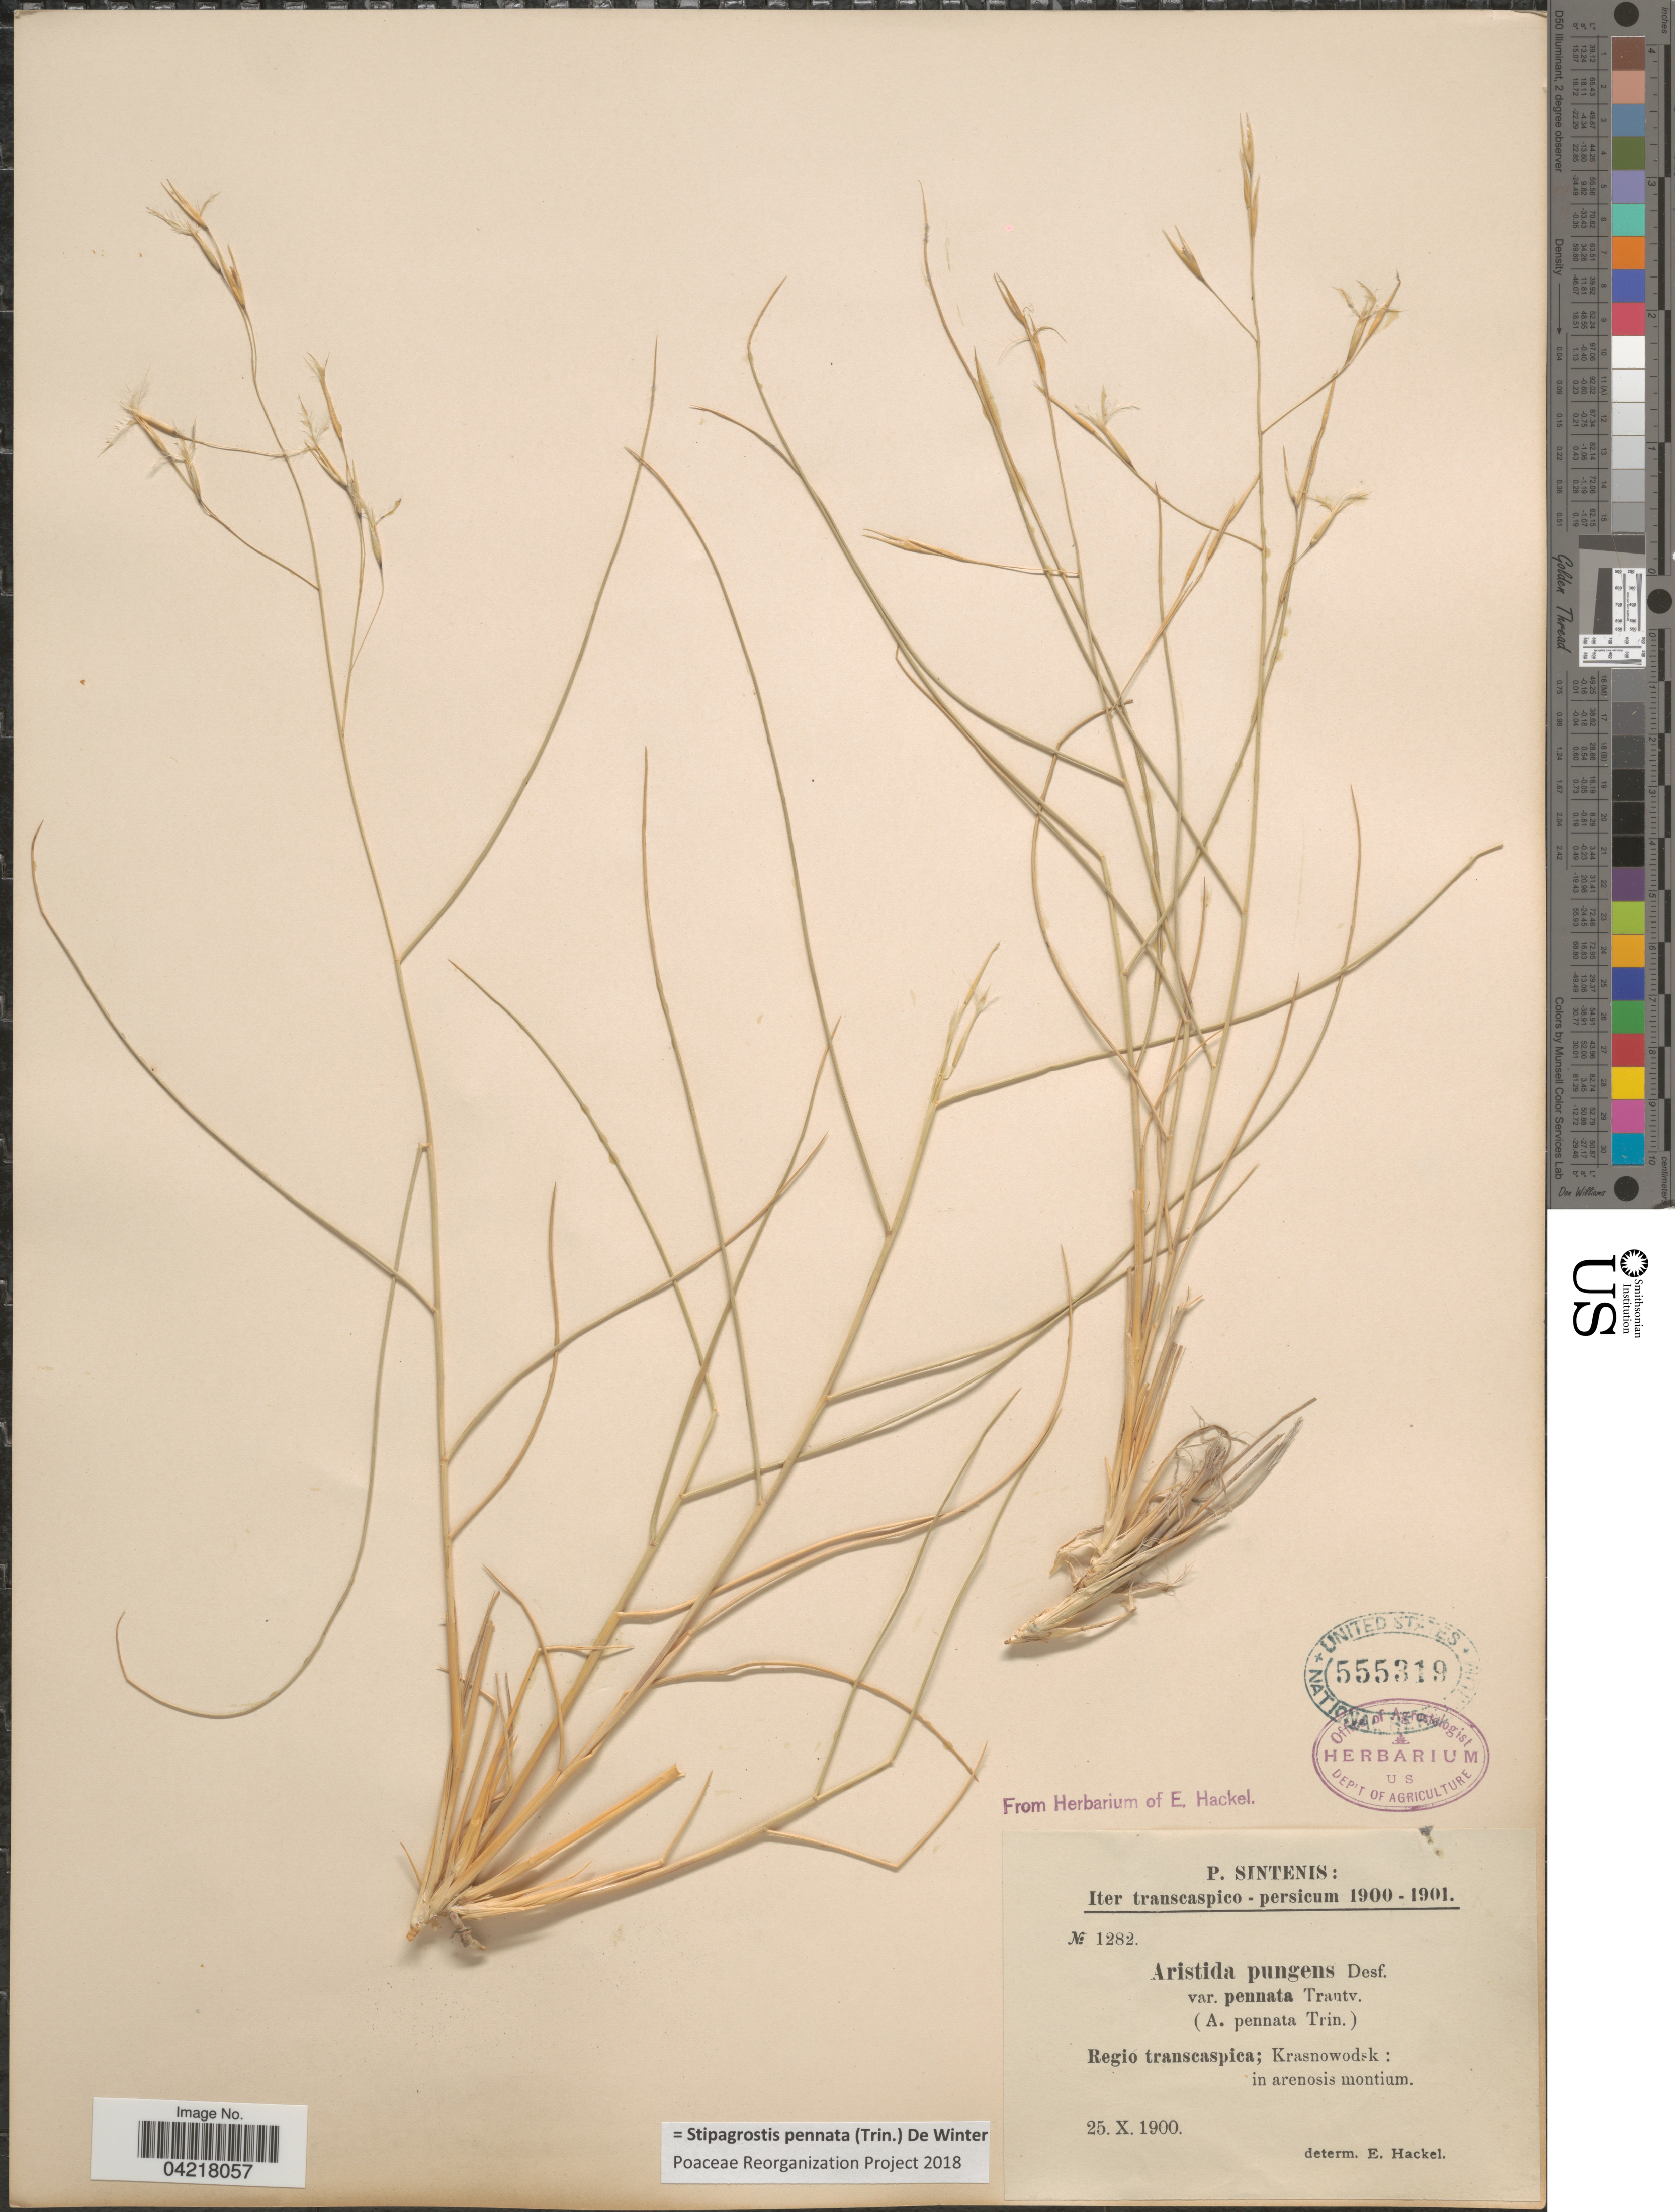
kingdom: Plantae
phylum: Tracheophyta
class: Liliopsida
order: Poales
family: Poaceae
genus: Stipagrostis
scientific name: Stipagrostis pennata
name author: (Trin.) De Winter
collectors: P. Sintenis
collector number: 1282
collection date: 1900-10-25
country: Turkmenistan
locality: Iter transcaspico-persicum 1900-1901. Regio transcaspica; Krasnowodsk: in arenosis montium.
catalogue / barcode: US 555319